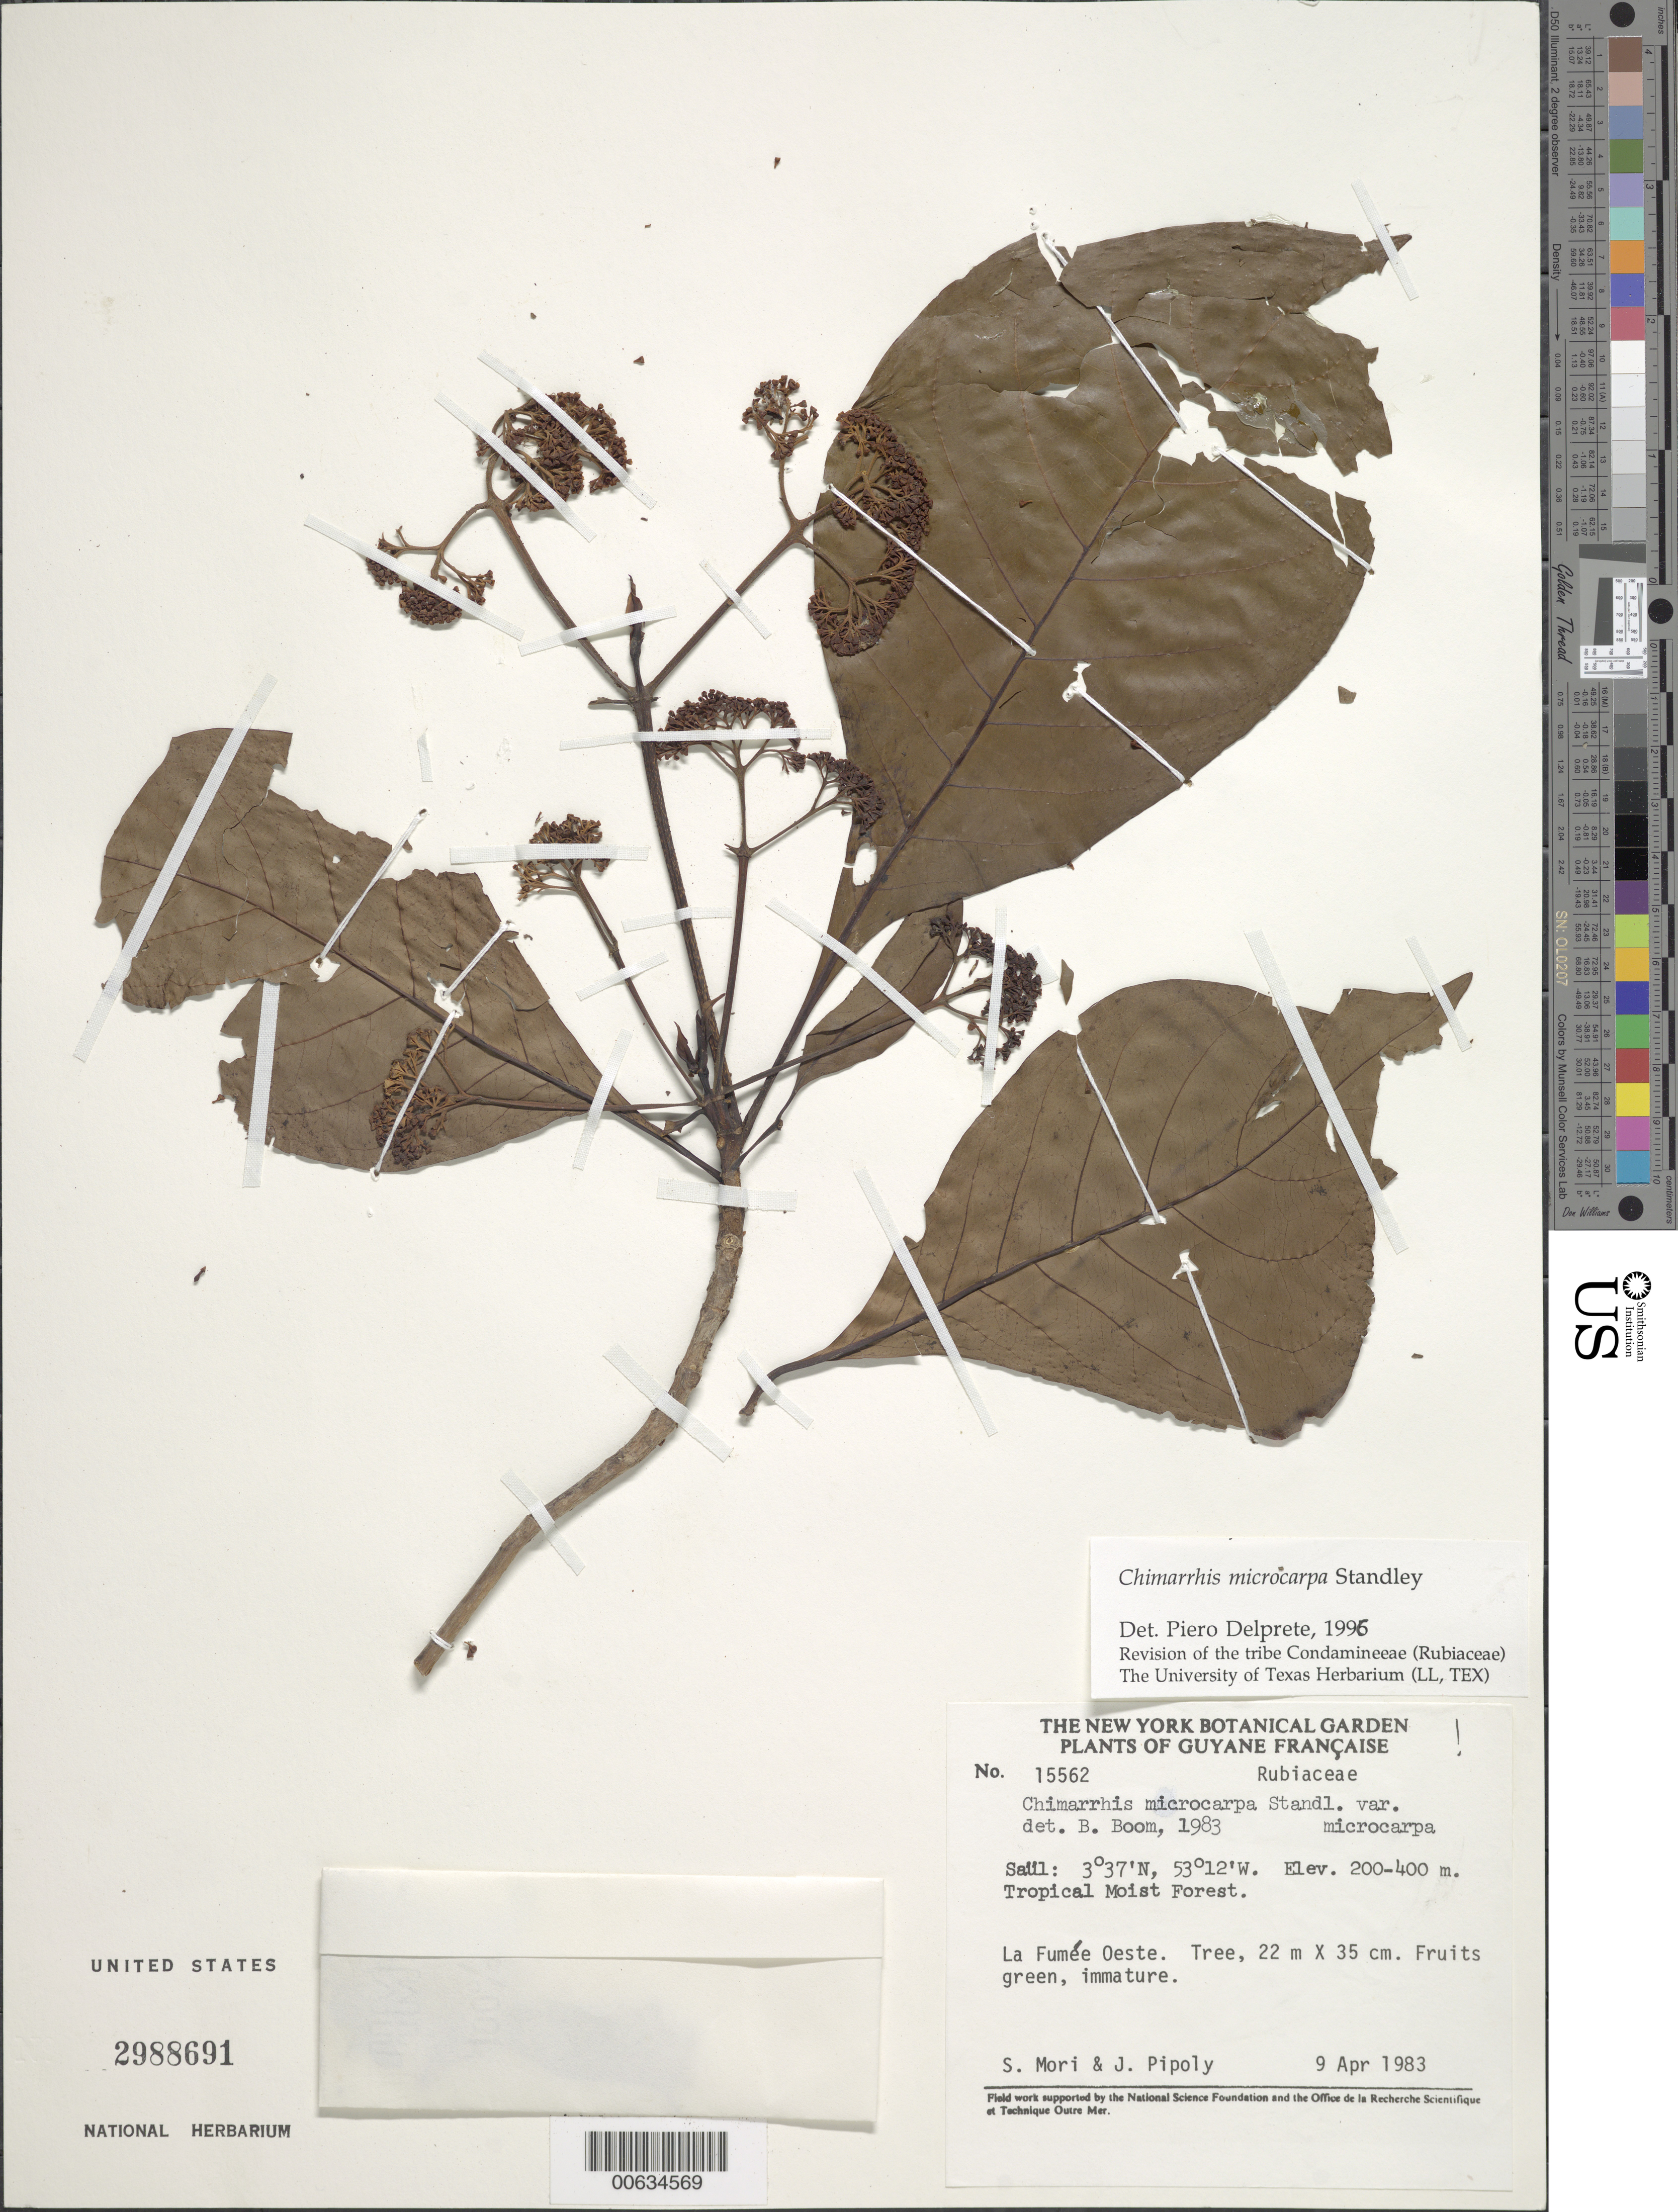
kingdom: Plantae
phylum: Tracheophyta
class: Magnoliopsida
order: Gentianales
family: Rubiaceae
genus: Chimarrhis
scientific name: Chimarrhis microcarpa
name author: Standl.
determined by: Delprete, P. G., Herb. de Guyane Cay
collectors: S. Mori & J. J. Pipoly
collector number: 15562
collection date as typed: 9-Apr-83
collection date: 1983-04-09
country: French Guiana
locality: Saül, Monts La Fumée, La Fumée Oeste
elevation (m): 200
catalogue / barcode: US 2988691